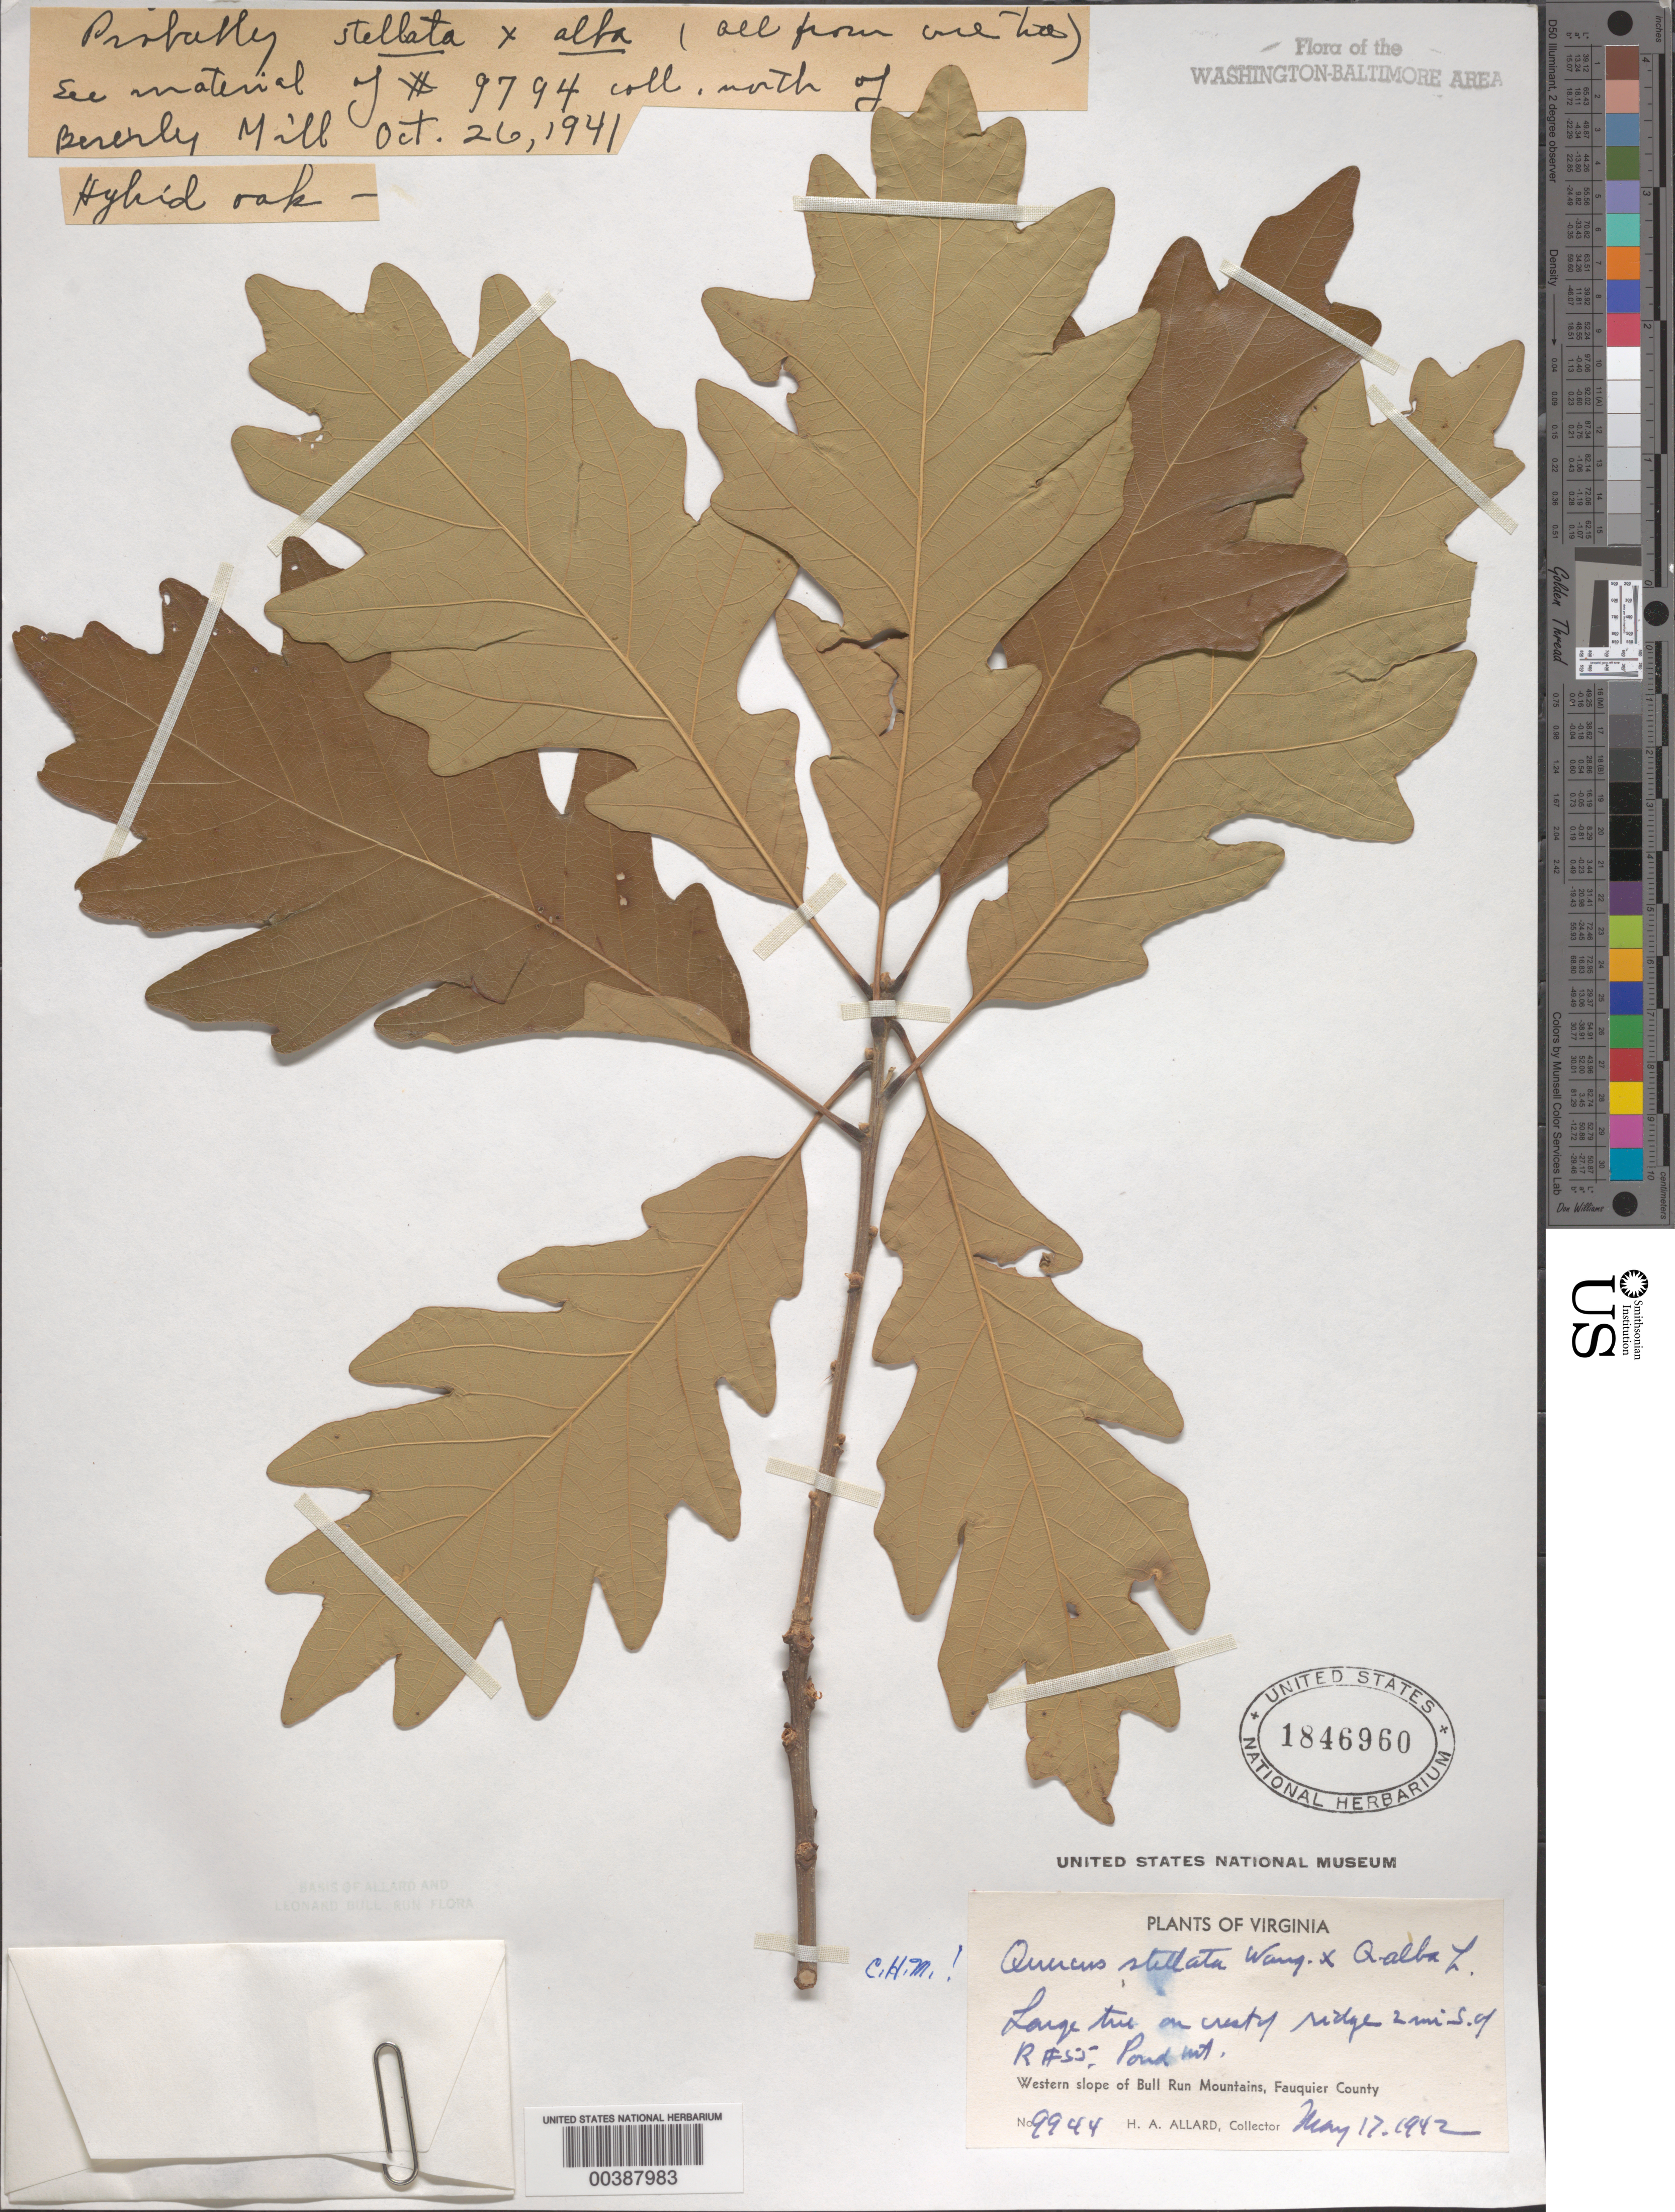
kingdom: Plantae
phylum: Tracheophyta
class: Magnoliopsida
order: Fagales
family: Fagaceae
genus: Quercus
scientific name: Quercus alba x Q. stellata Wangenh.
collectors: H. A. Allard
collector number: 9944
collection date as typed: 17 May 1942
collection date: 1942-05-17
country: United States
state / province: Virginia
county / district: Fauquier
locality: South of Route 55, Pond Mountains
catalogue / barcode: US 1846960